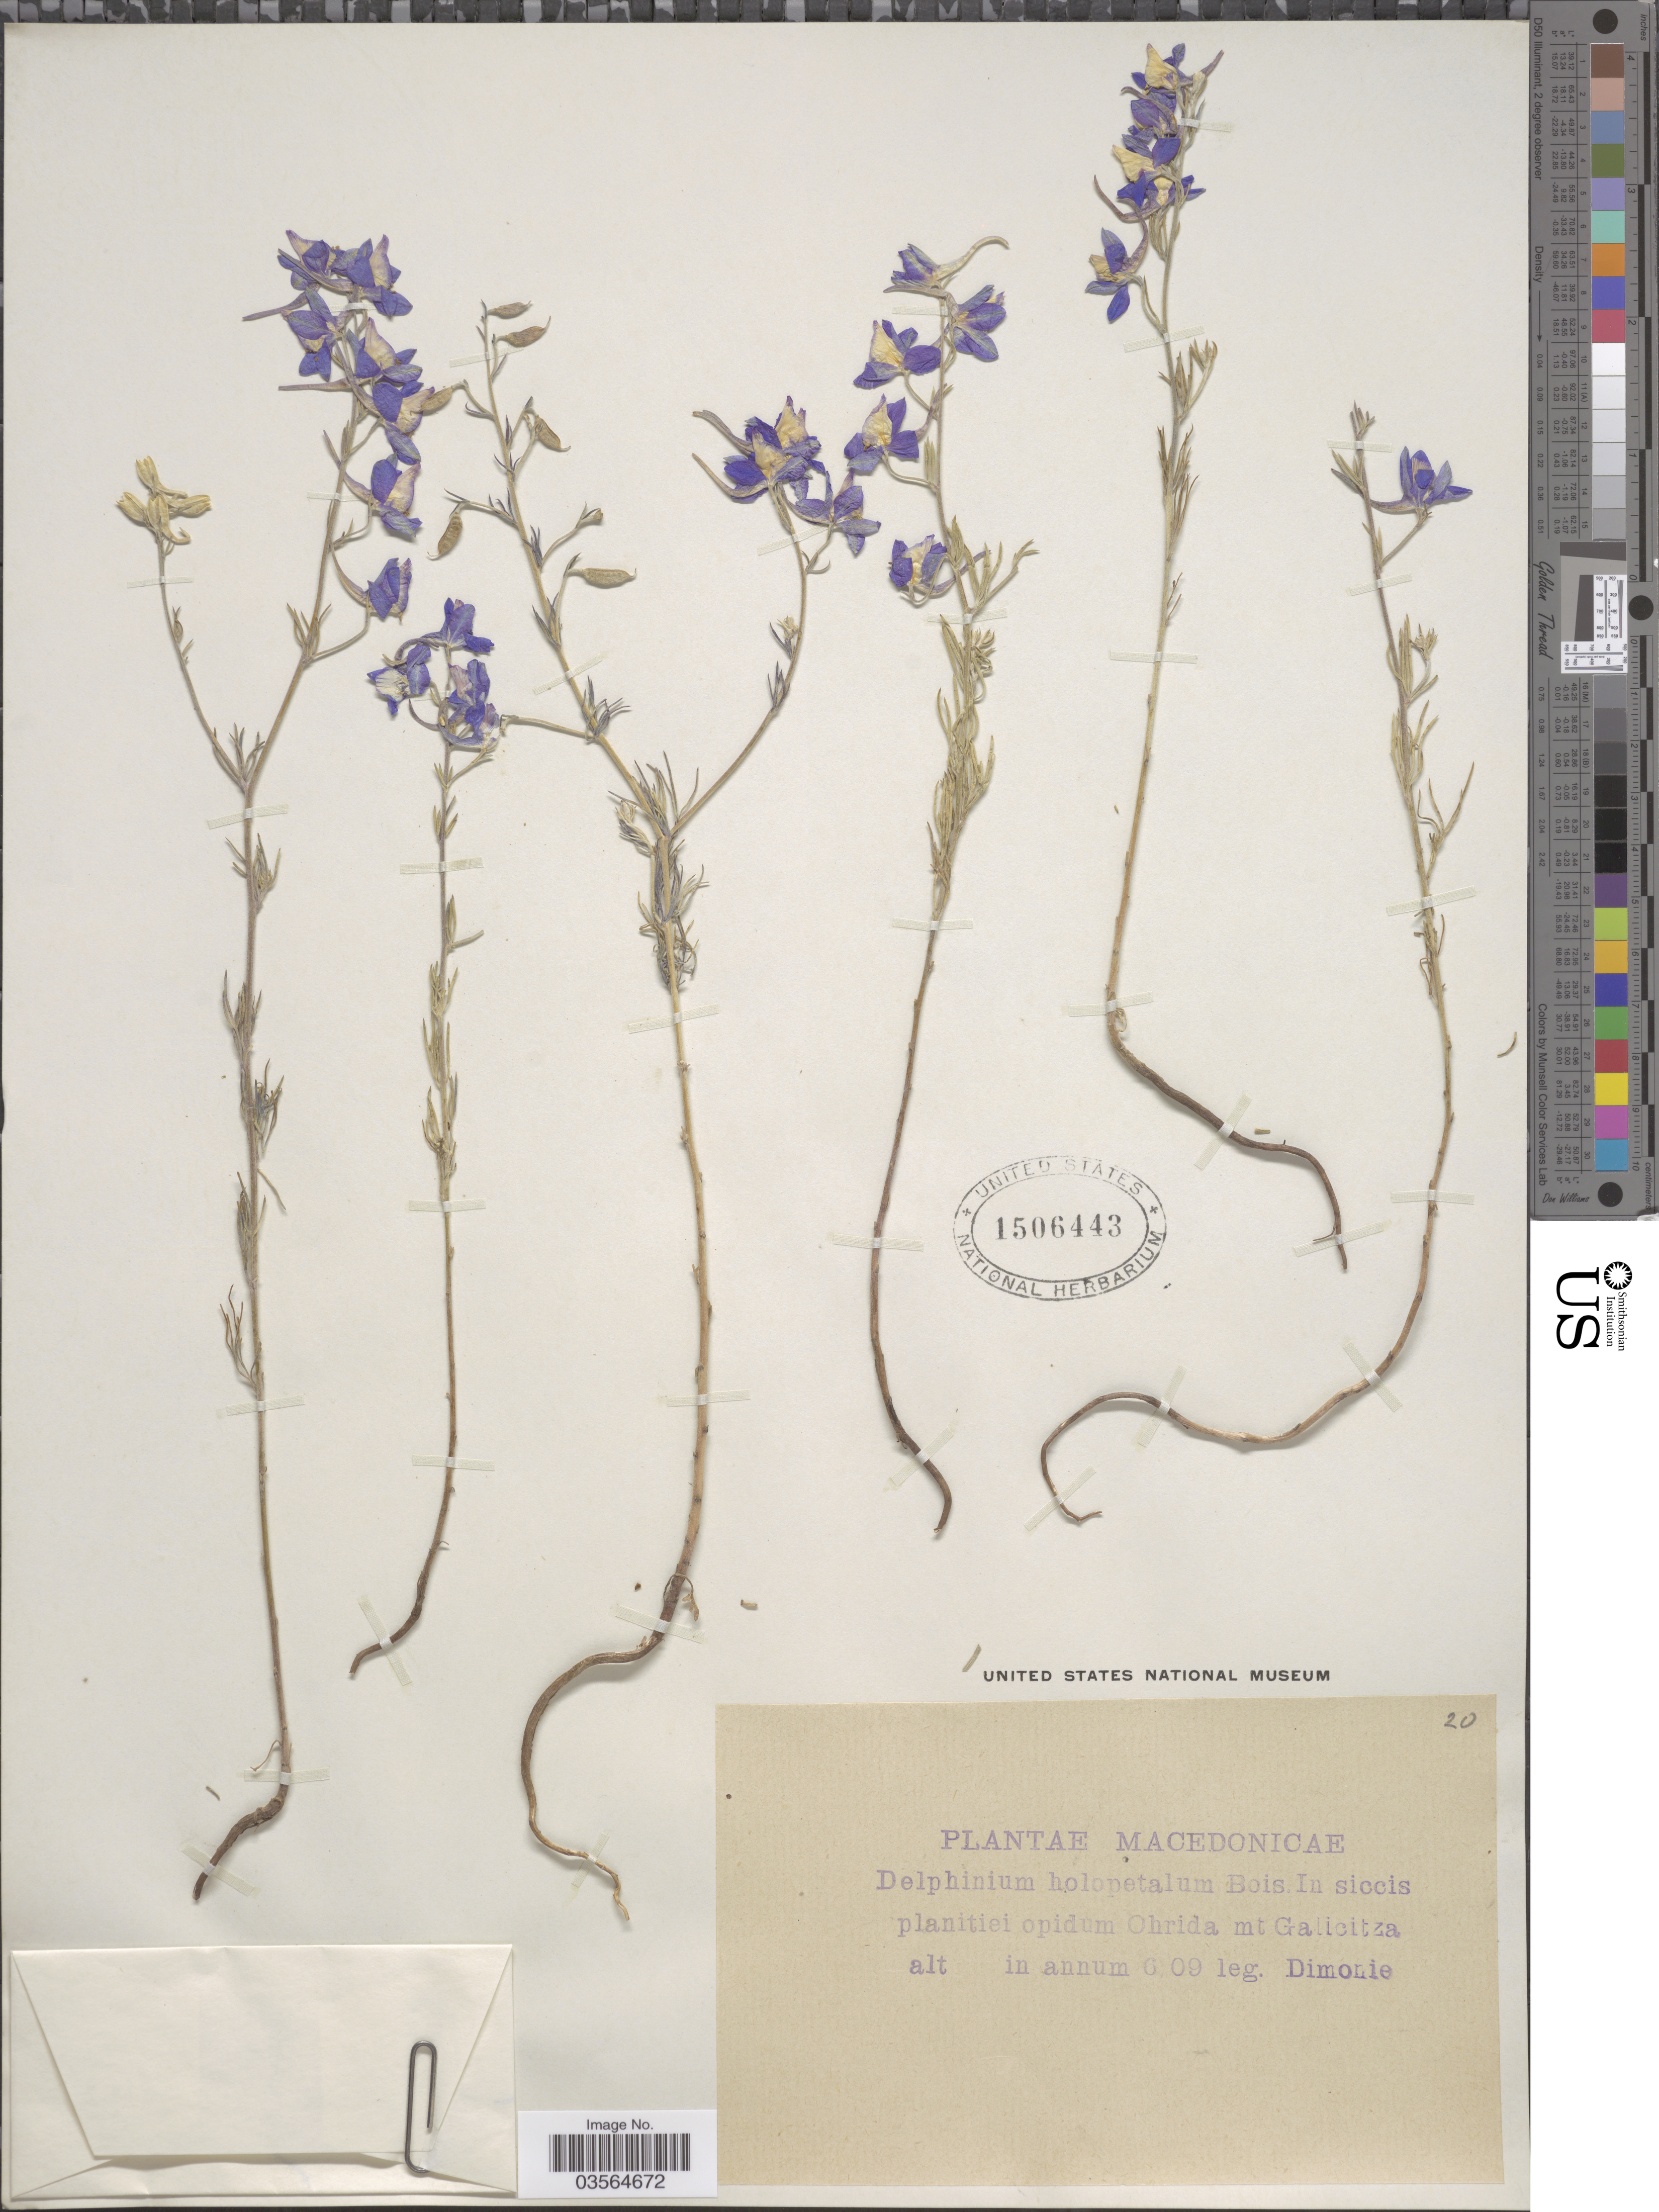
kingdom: Plantae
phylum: Tracheophyta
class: Magnoliopsida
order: Ranunculales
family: Ranunculaceae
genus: Delphinium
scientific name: Delphinium holopetalum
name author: Boiss.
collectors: -. Dimonie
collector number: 20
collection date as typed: Transcribed d/m/y: /6/9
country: North Macedonia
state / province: Ohrid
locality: In siccis planitici opidum Ohrida mt Galicitza.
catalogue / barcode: US 1506443